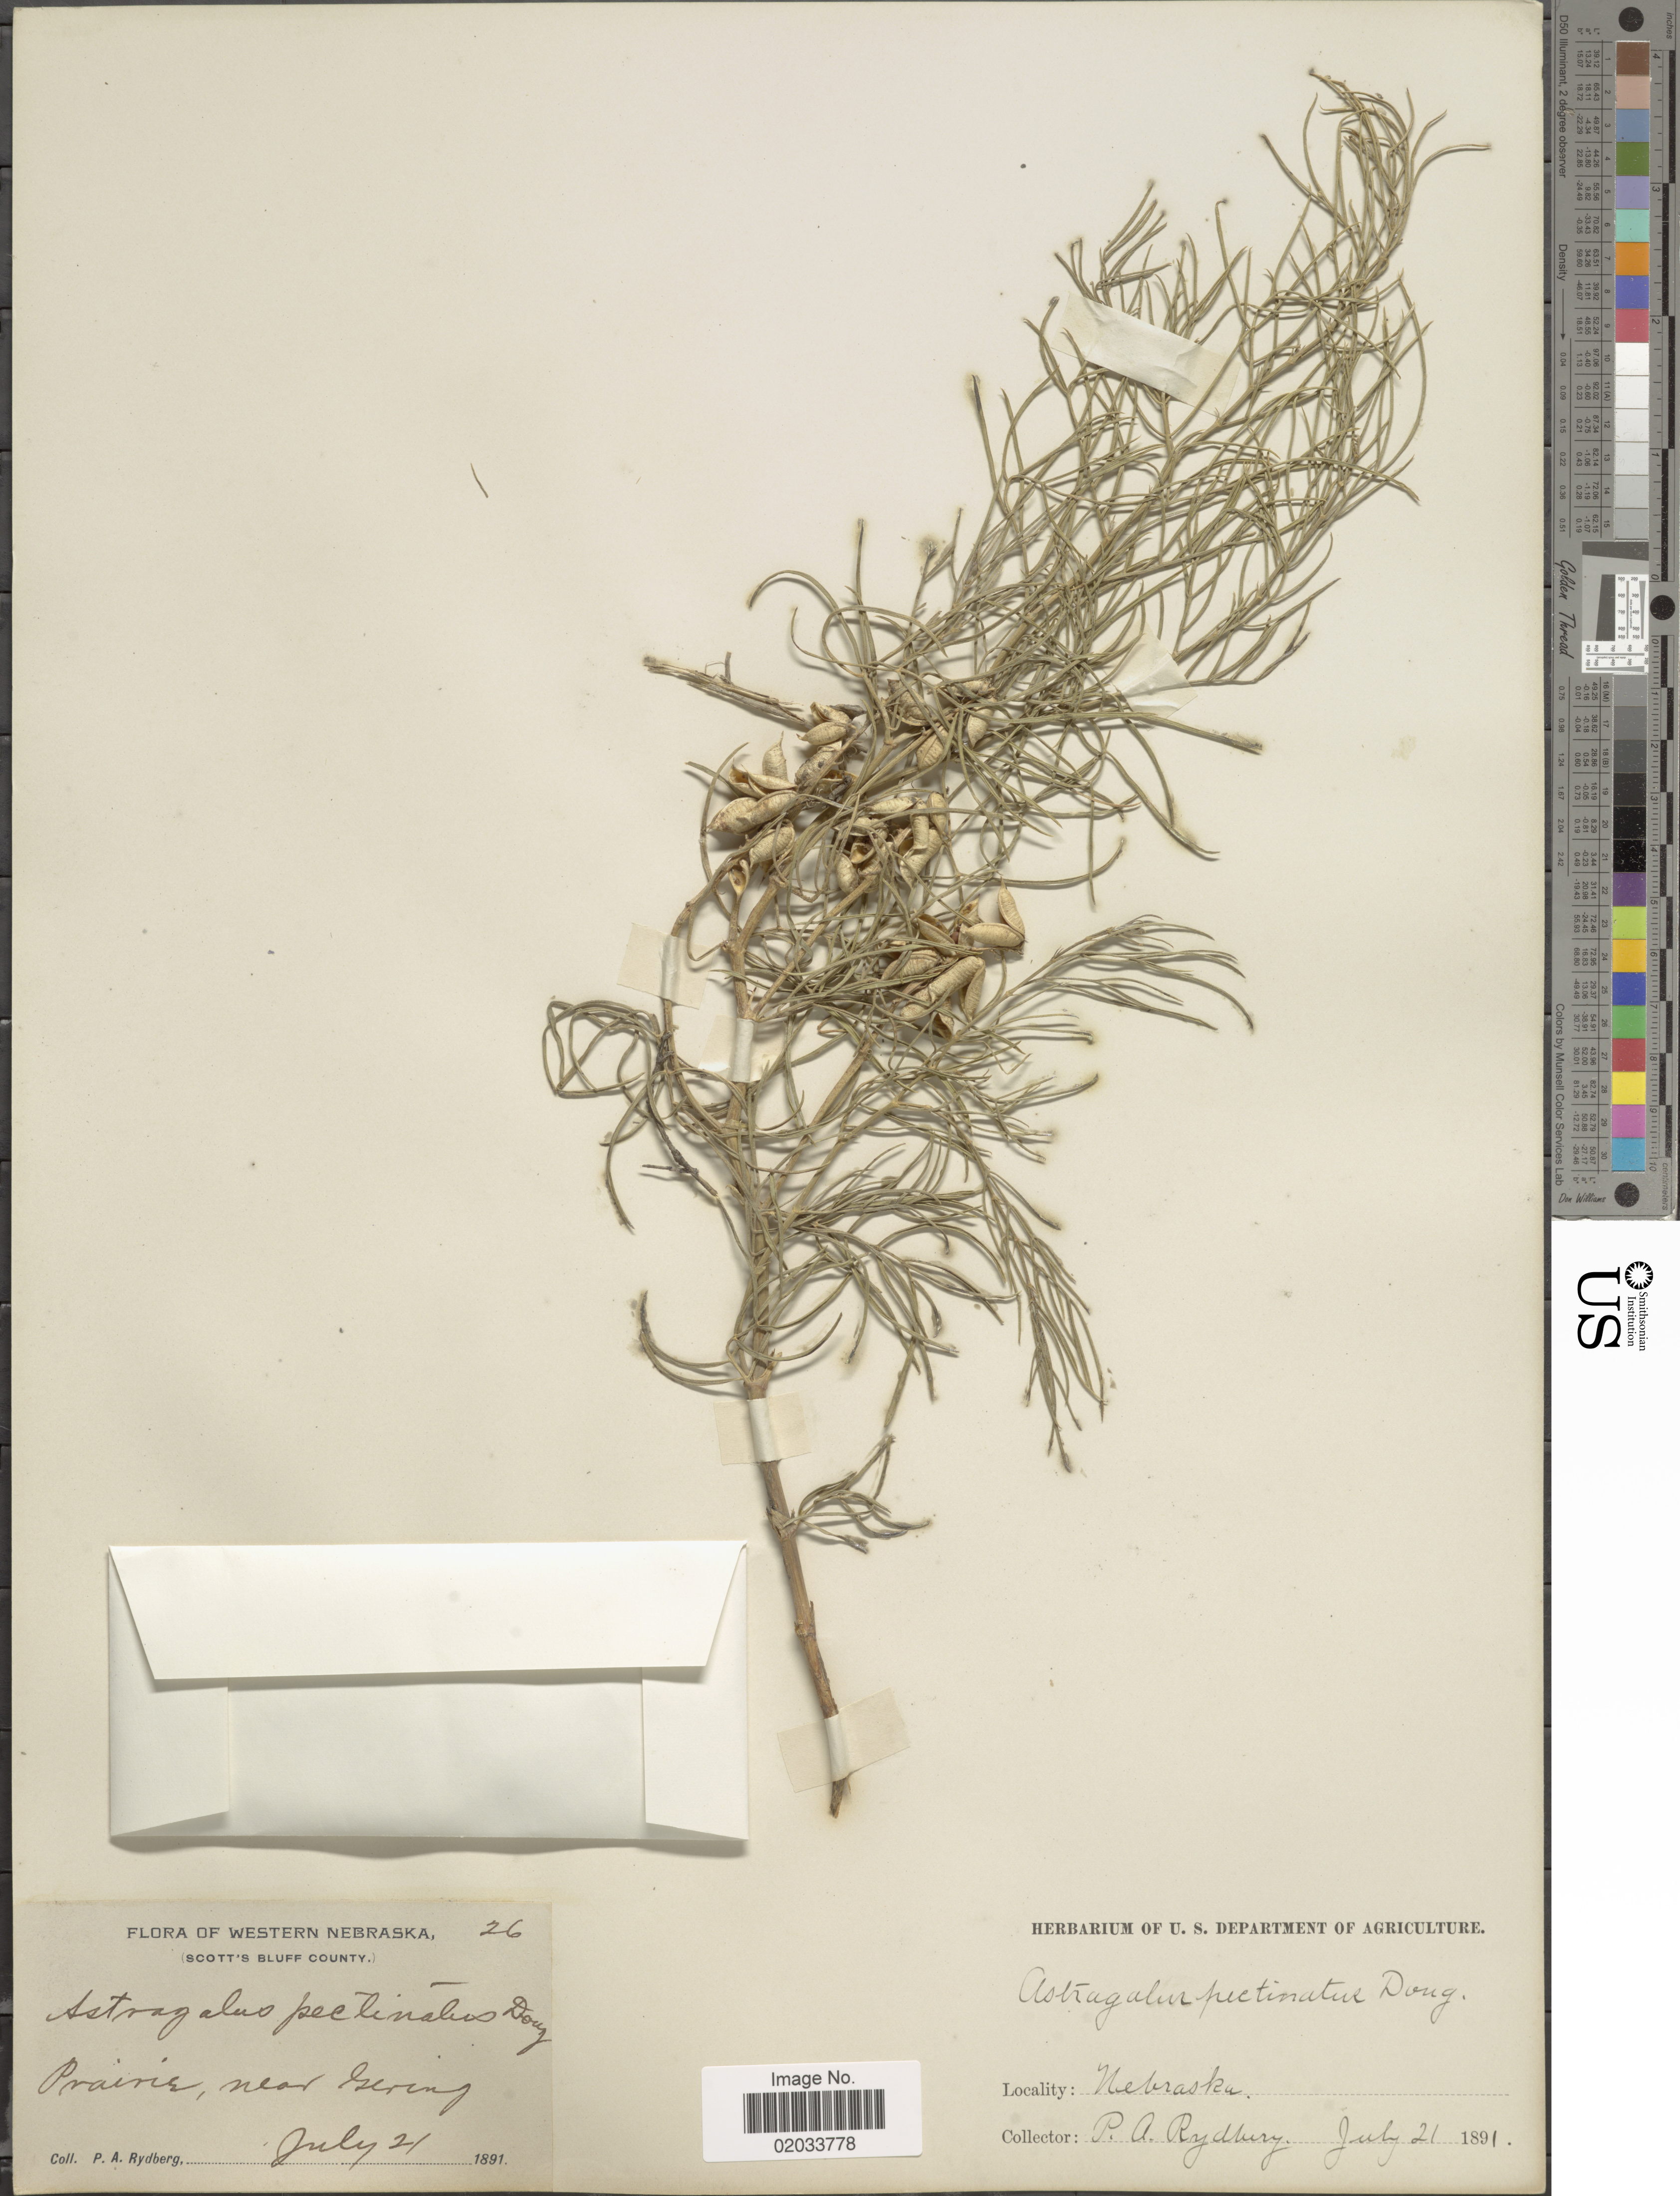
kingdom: Plantae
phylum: Tracheophyta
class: Magnoliopsida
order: Fabales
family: Fabaceae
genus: Astragalus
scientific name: Astragalus pectinatus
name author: (Hook.) G. Don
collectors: P. A. Rydberg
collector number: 26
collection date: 1891-07-21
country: United States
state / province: Nebraska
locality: Western Nebraska (Scott's Bluff County), Prairie, near Gering